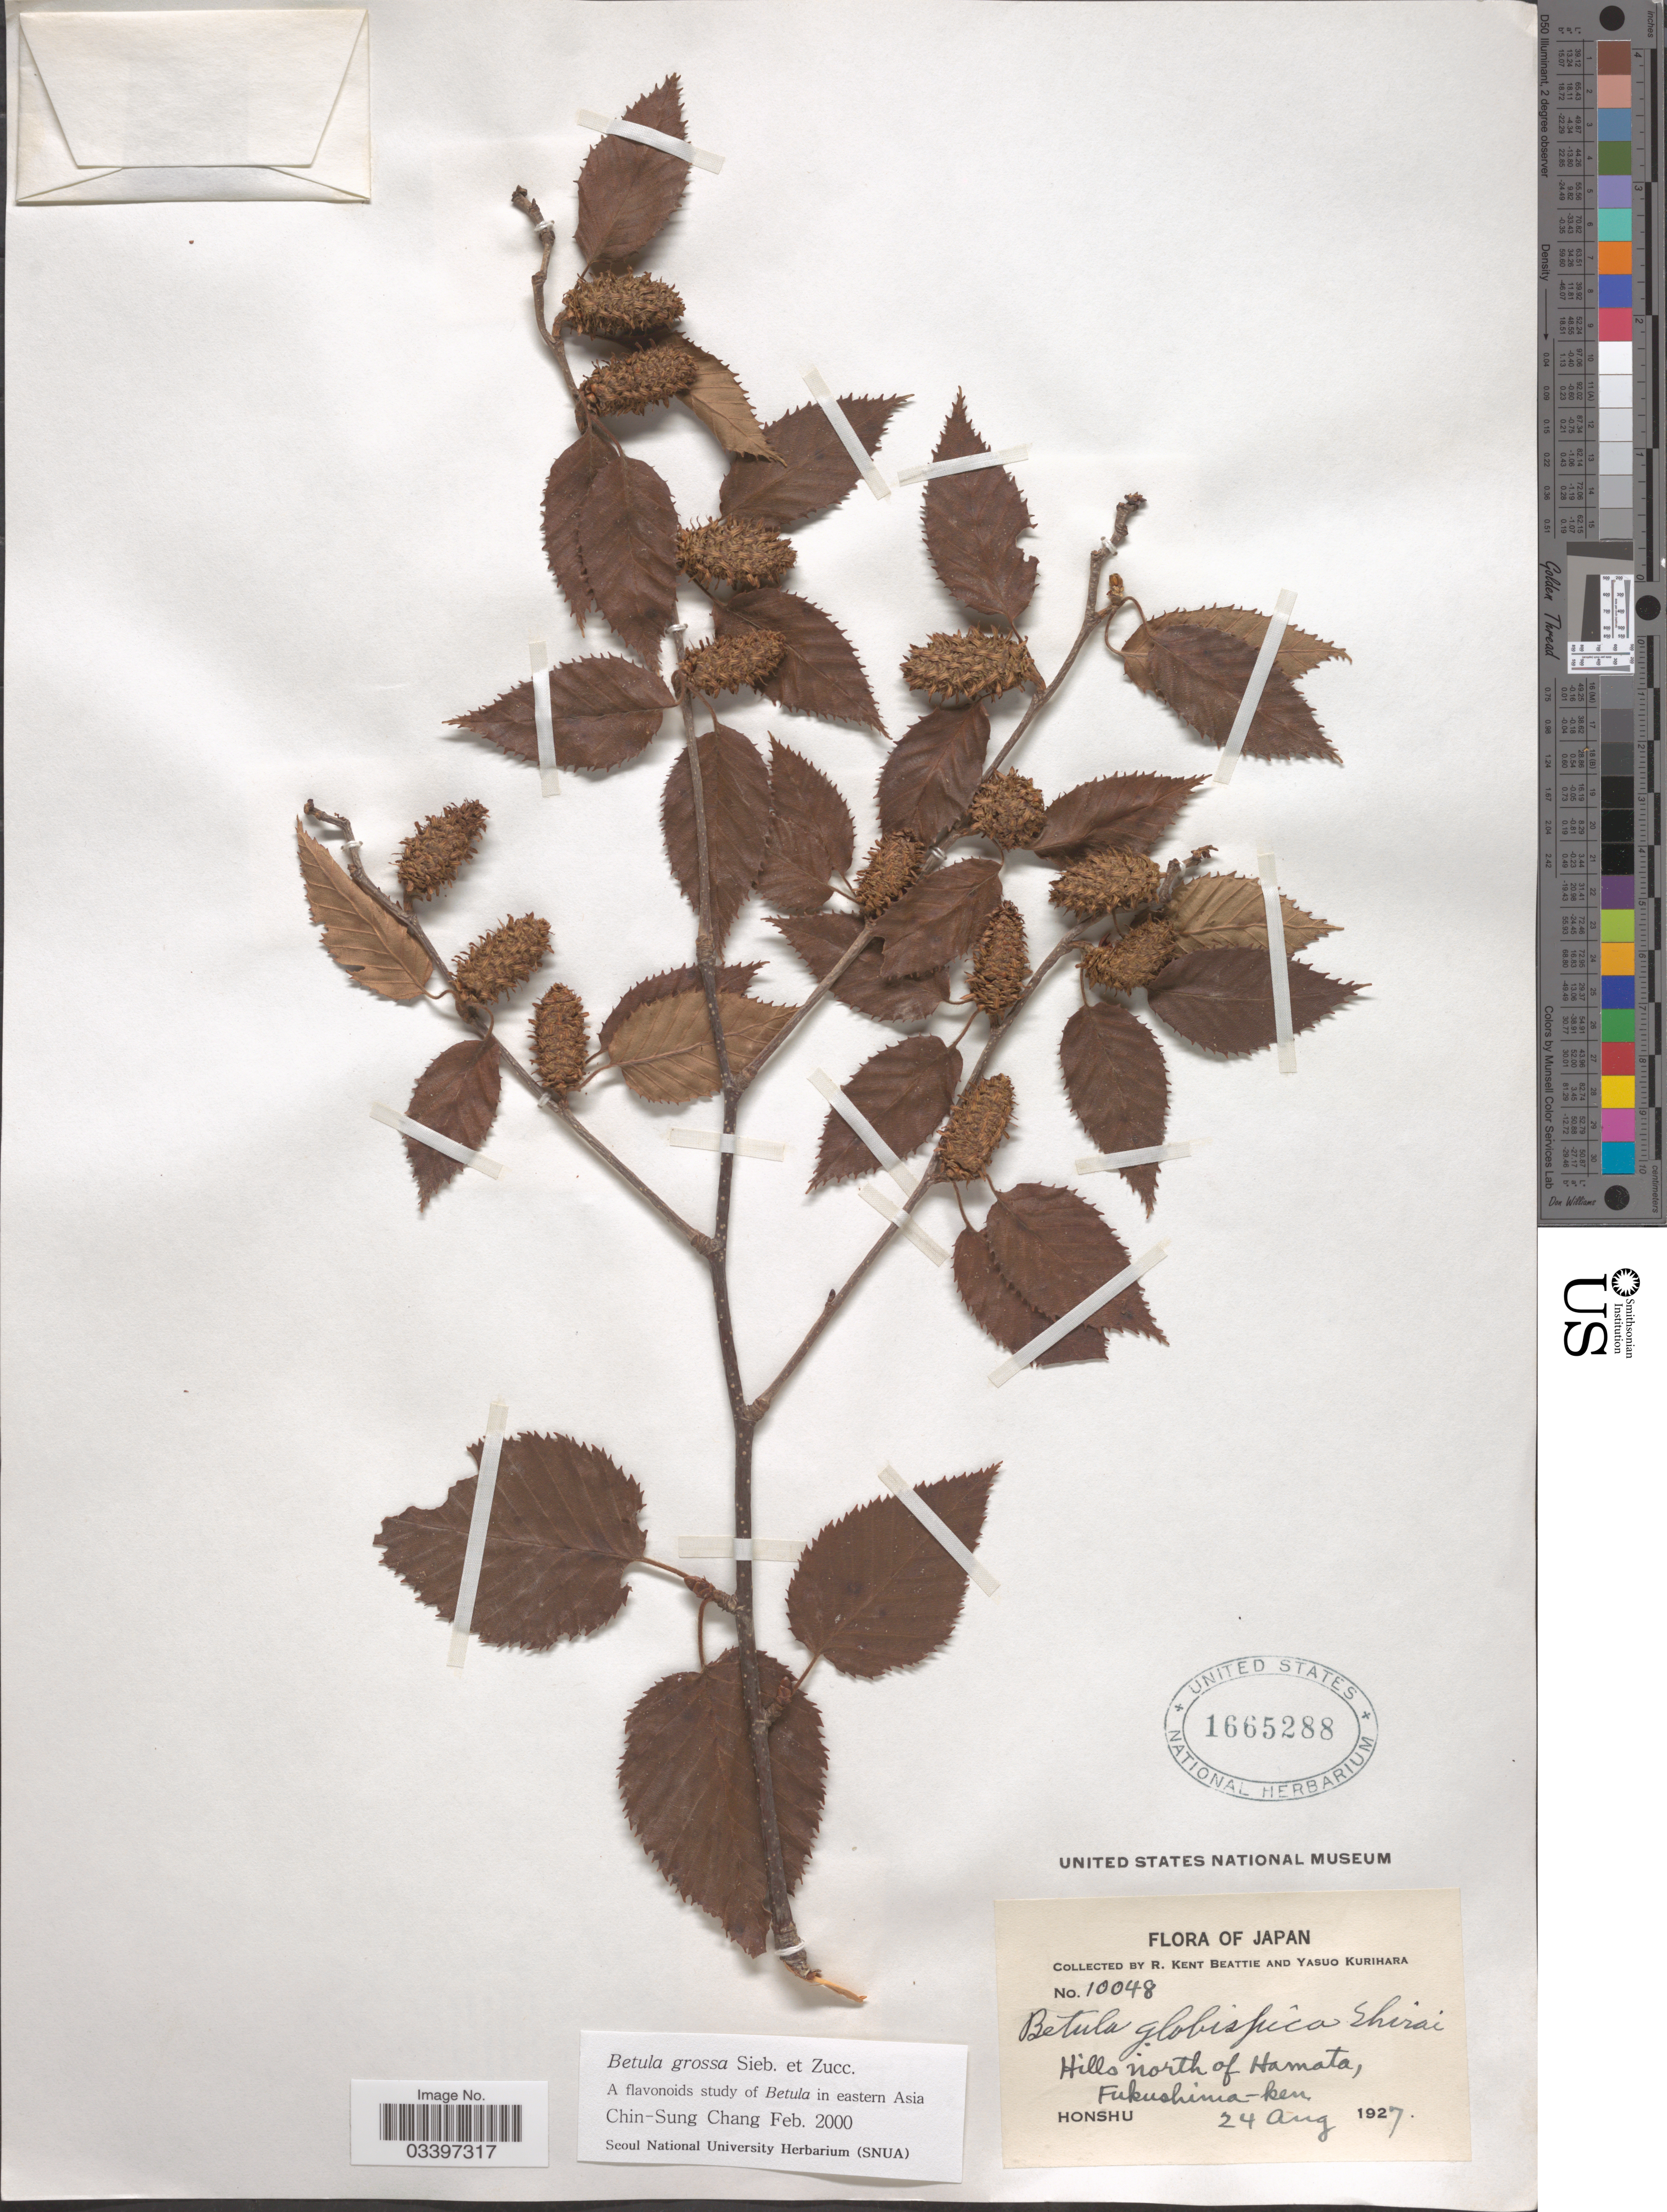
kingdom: Plantae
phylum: Tracheophyta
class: Magnoliopsida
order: Fagales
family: Betulaceae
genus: Betula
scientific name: Betula grossa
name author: Siebold & Zucc.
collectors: R. K. Beattie & Y. Kurihara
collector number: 10048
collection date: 1927-08-24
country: Japan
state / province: Hukusima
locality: Hills north of Hamata, Fukushima-ken. Honshu.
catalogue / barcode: US 1665288